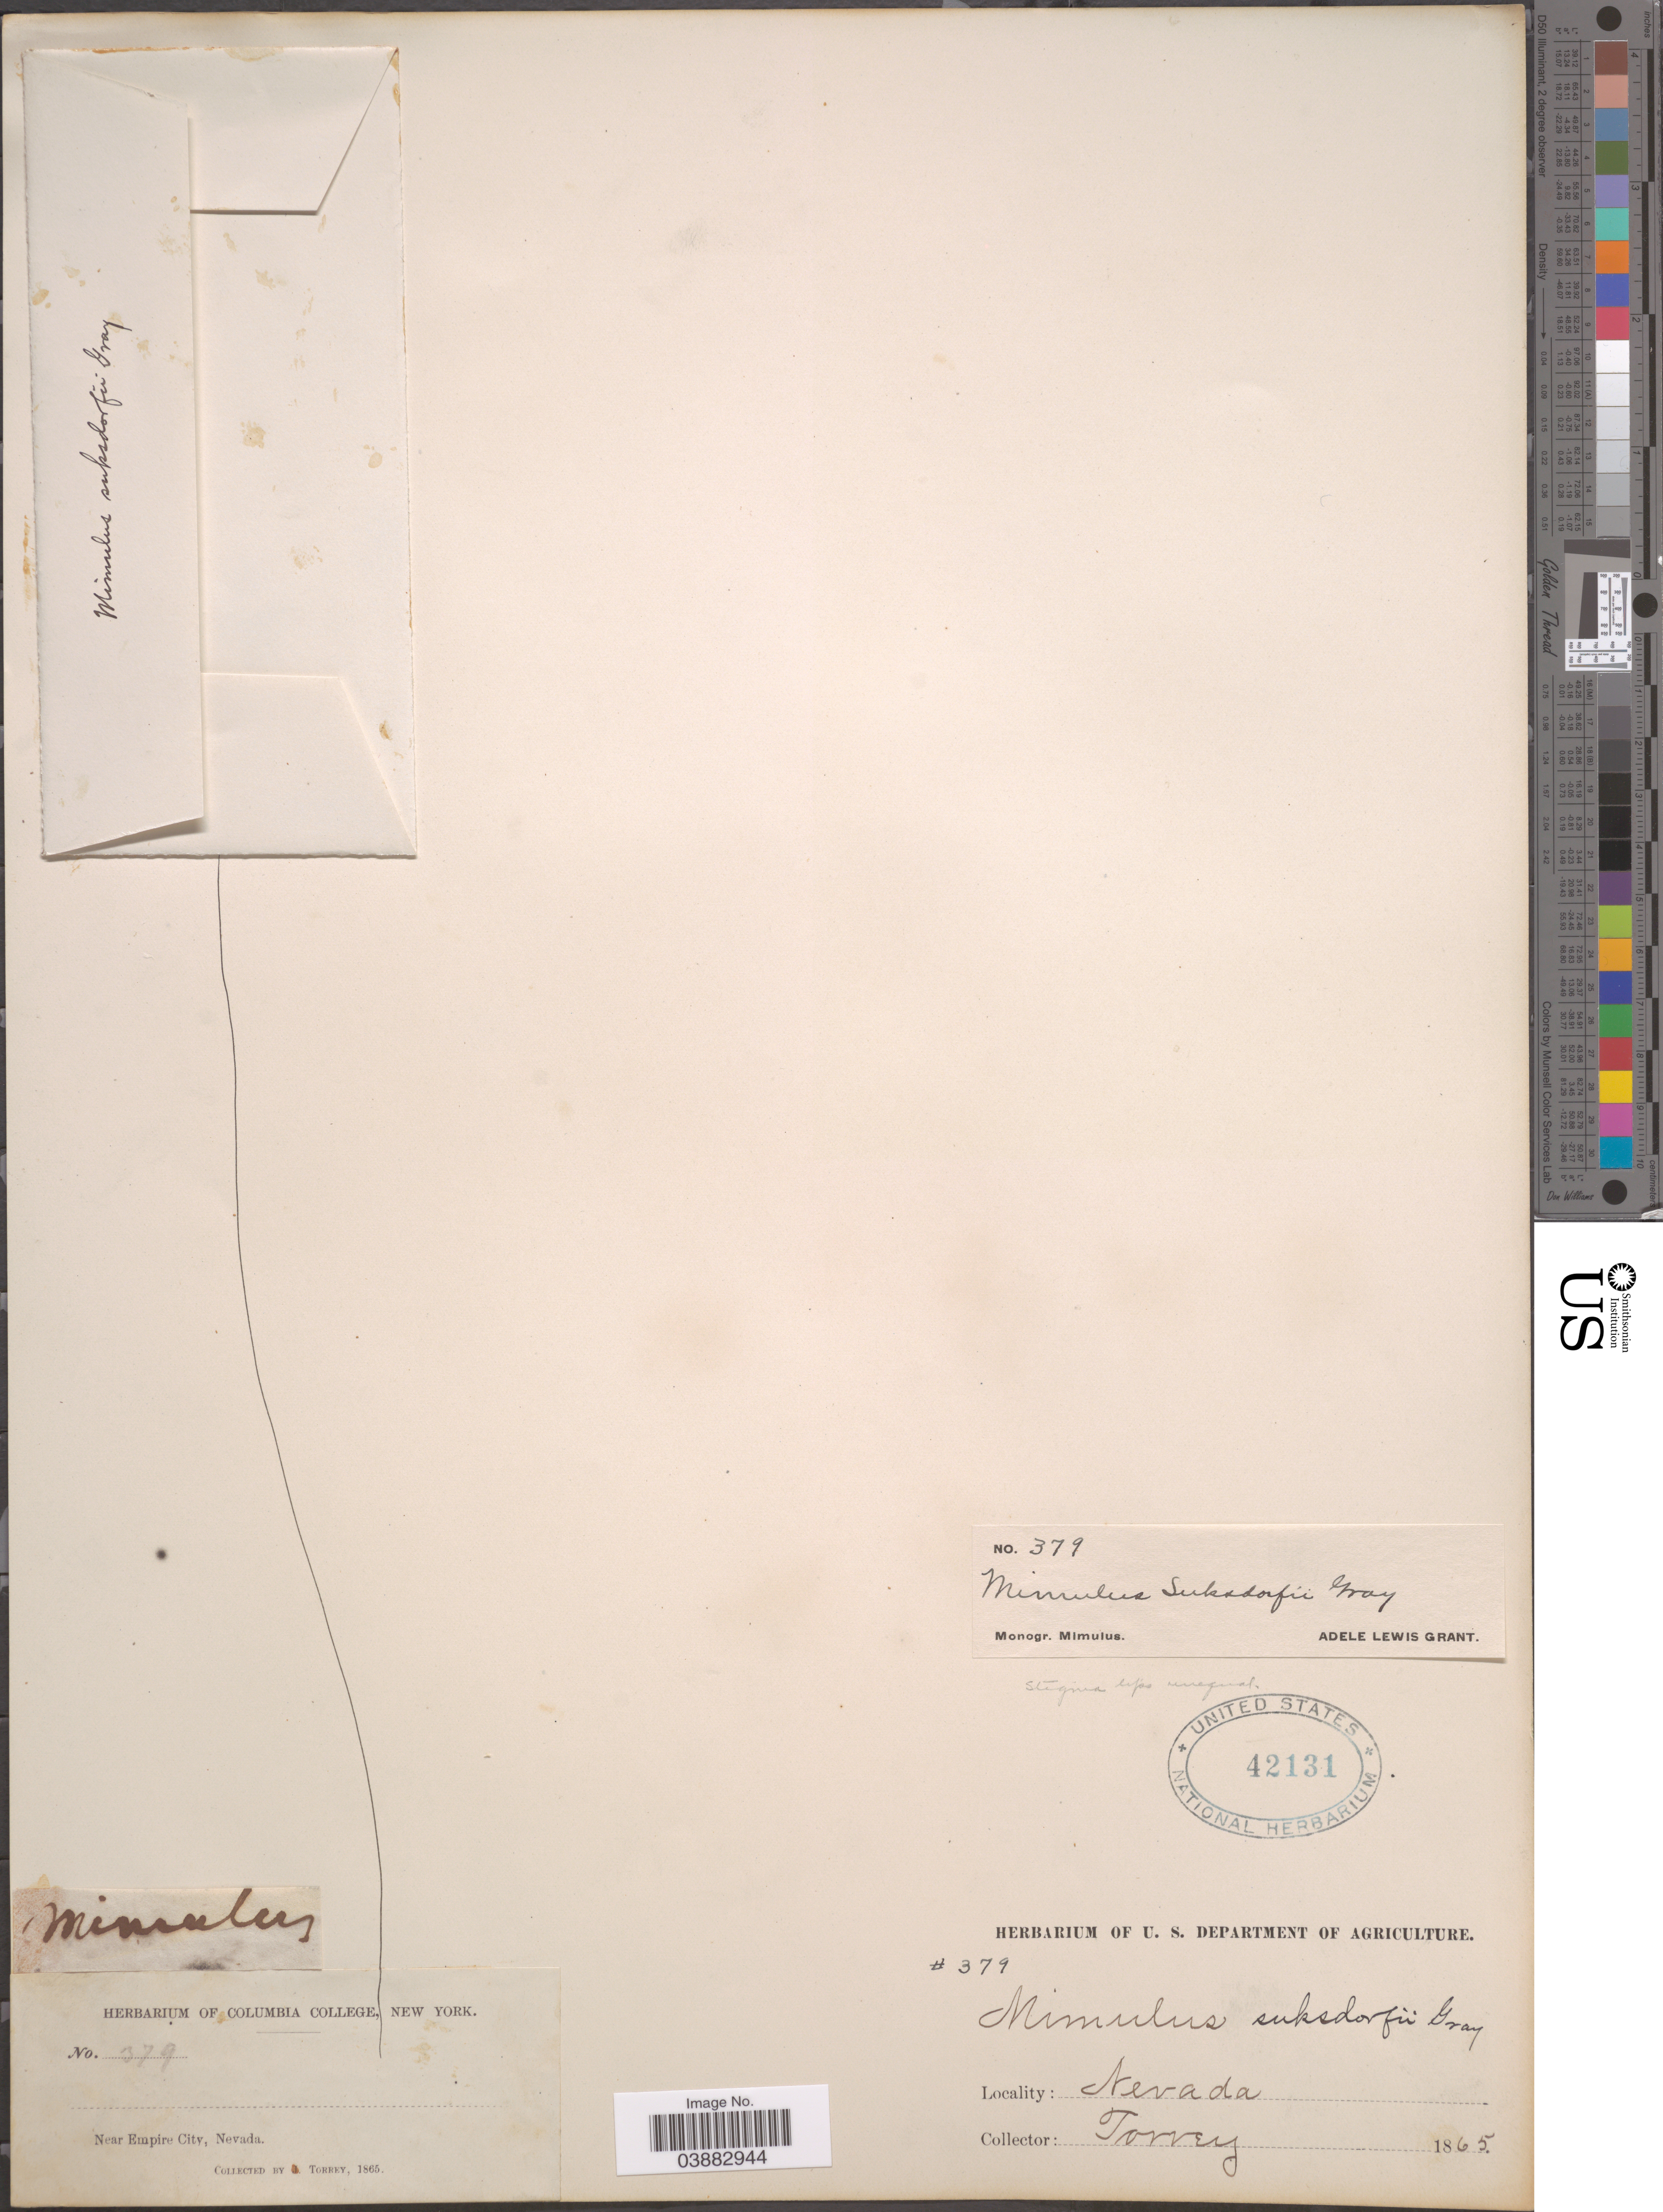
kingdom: Plantae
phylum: Tracheophyta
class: Magnoliopsida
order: Lamiales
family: Phrymaceae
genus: Mimulus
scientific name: Mimulus suksdorfii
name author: A. Gray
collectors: J. Torrey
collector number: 379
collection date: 1865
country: United States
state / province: Nevada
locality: Near Empire City.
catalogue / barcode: US 42131